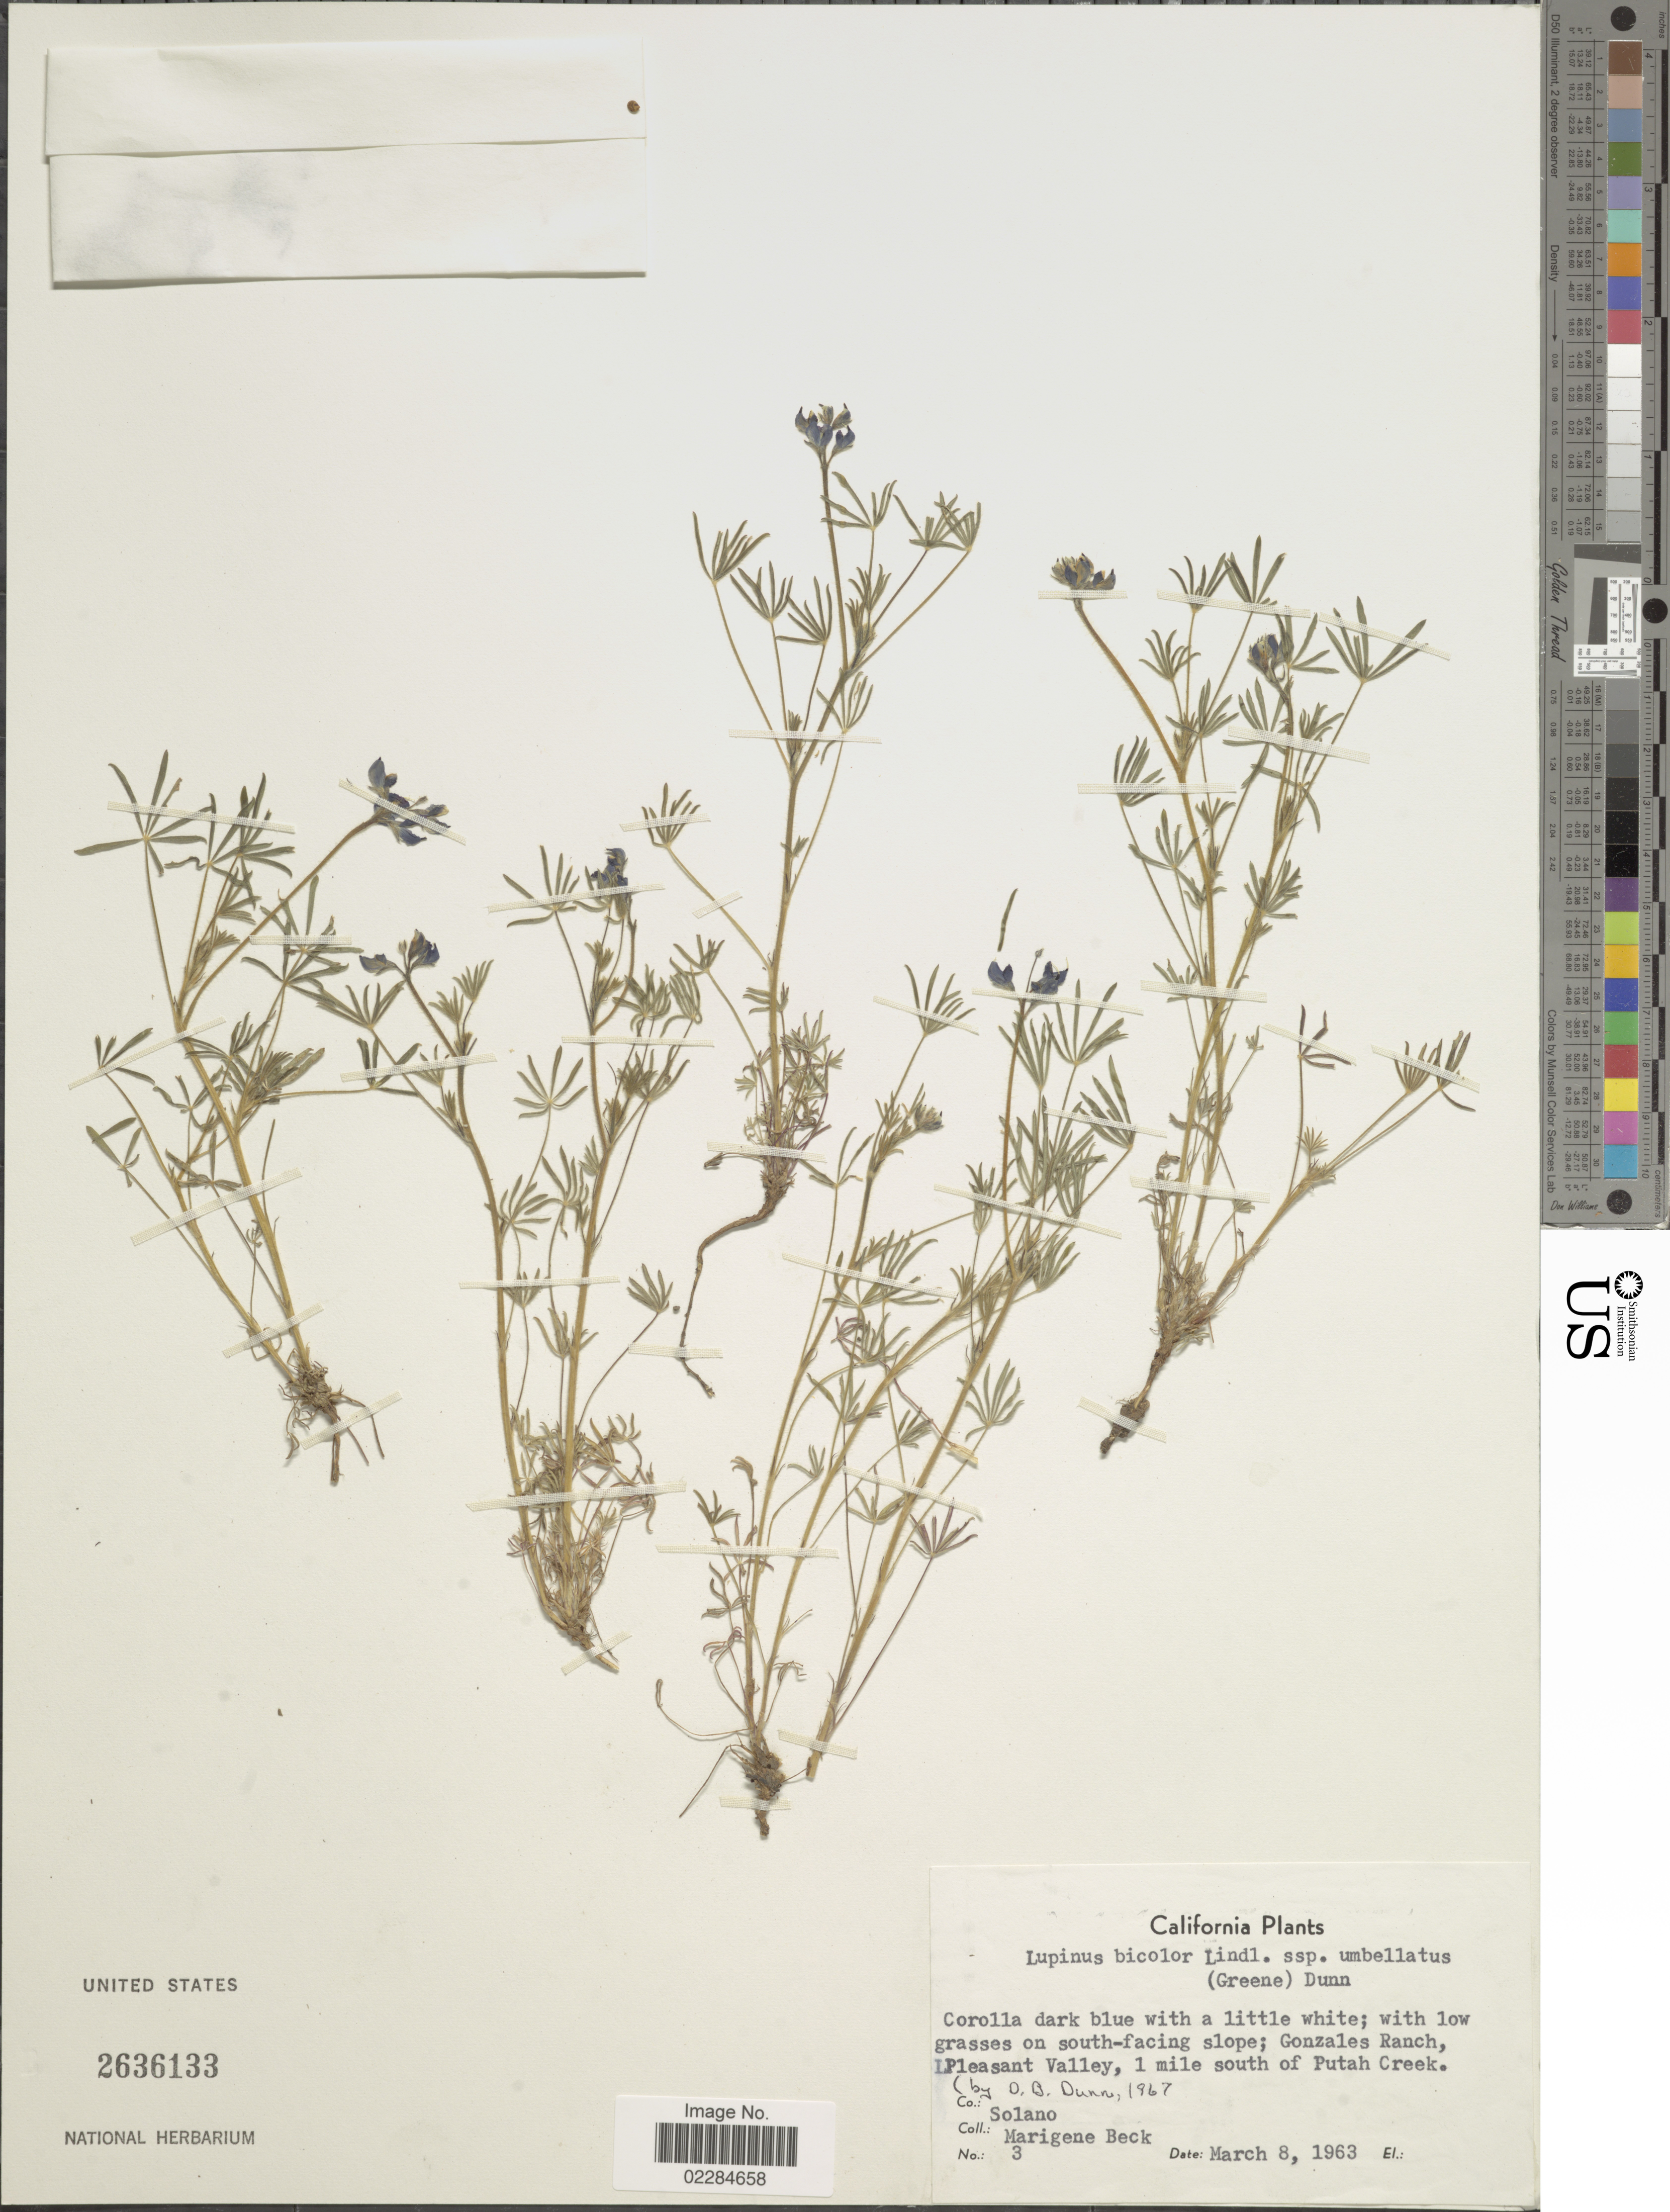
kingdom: Plantae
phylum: Tracheophyta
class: Magnoliopsida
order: Fabales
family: Fabaceae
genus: Lupinus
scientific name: Lupinus bicolor var. umbellatus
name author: (Greene) C.P. Sm.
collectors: M. Beck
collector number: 3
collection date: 1963-03-08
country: United States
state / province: California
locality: Gonzales Ranch, Pleasant Valley, 1 mile south of Putah Creek. Co.: Solano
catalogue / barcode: US 2636133